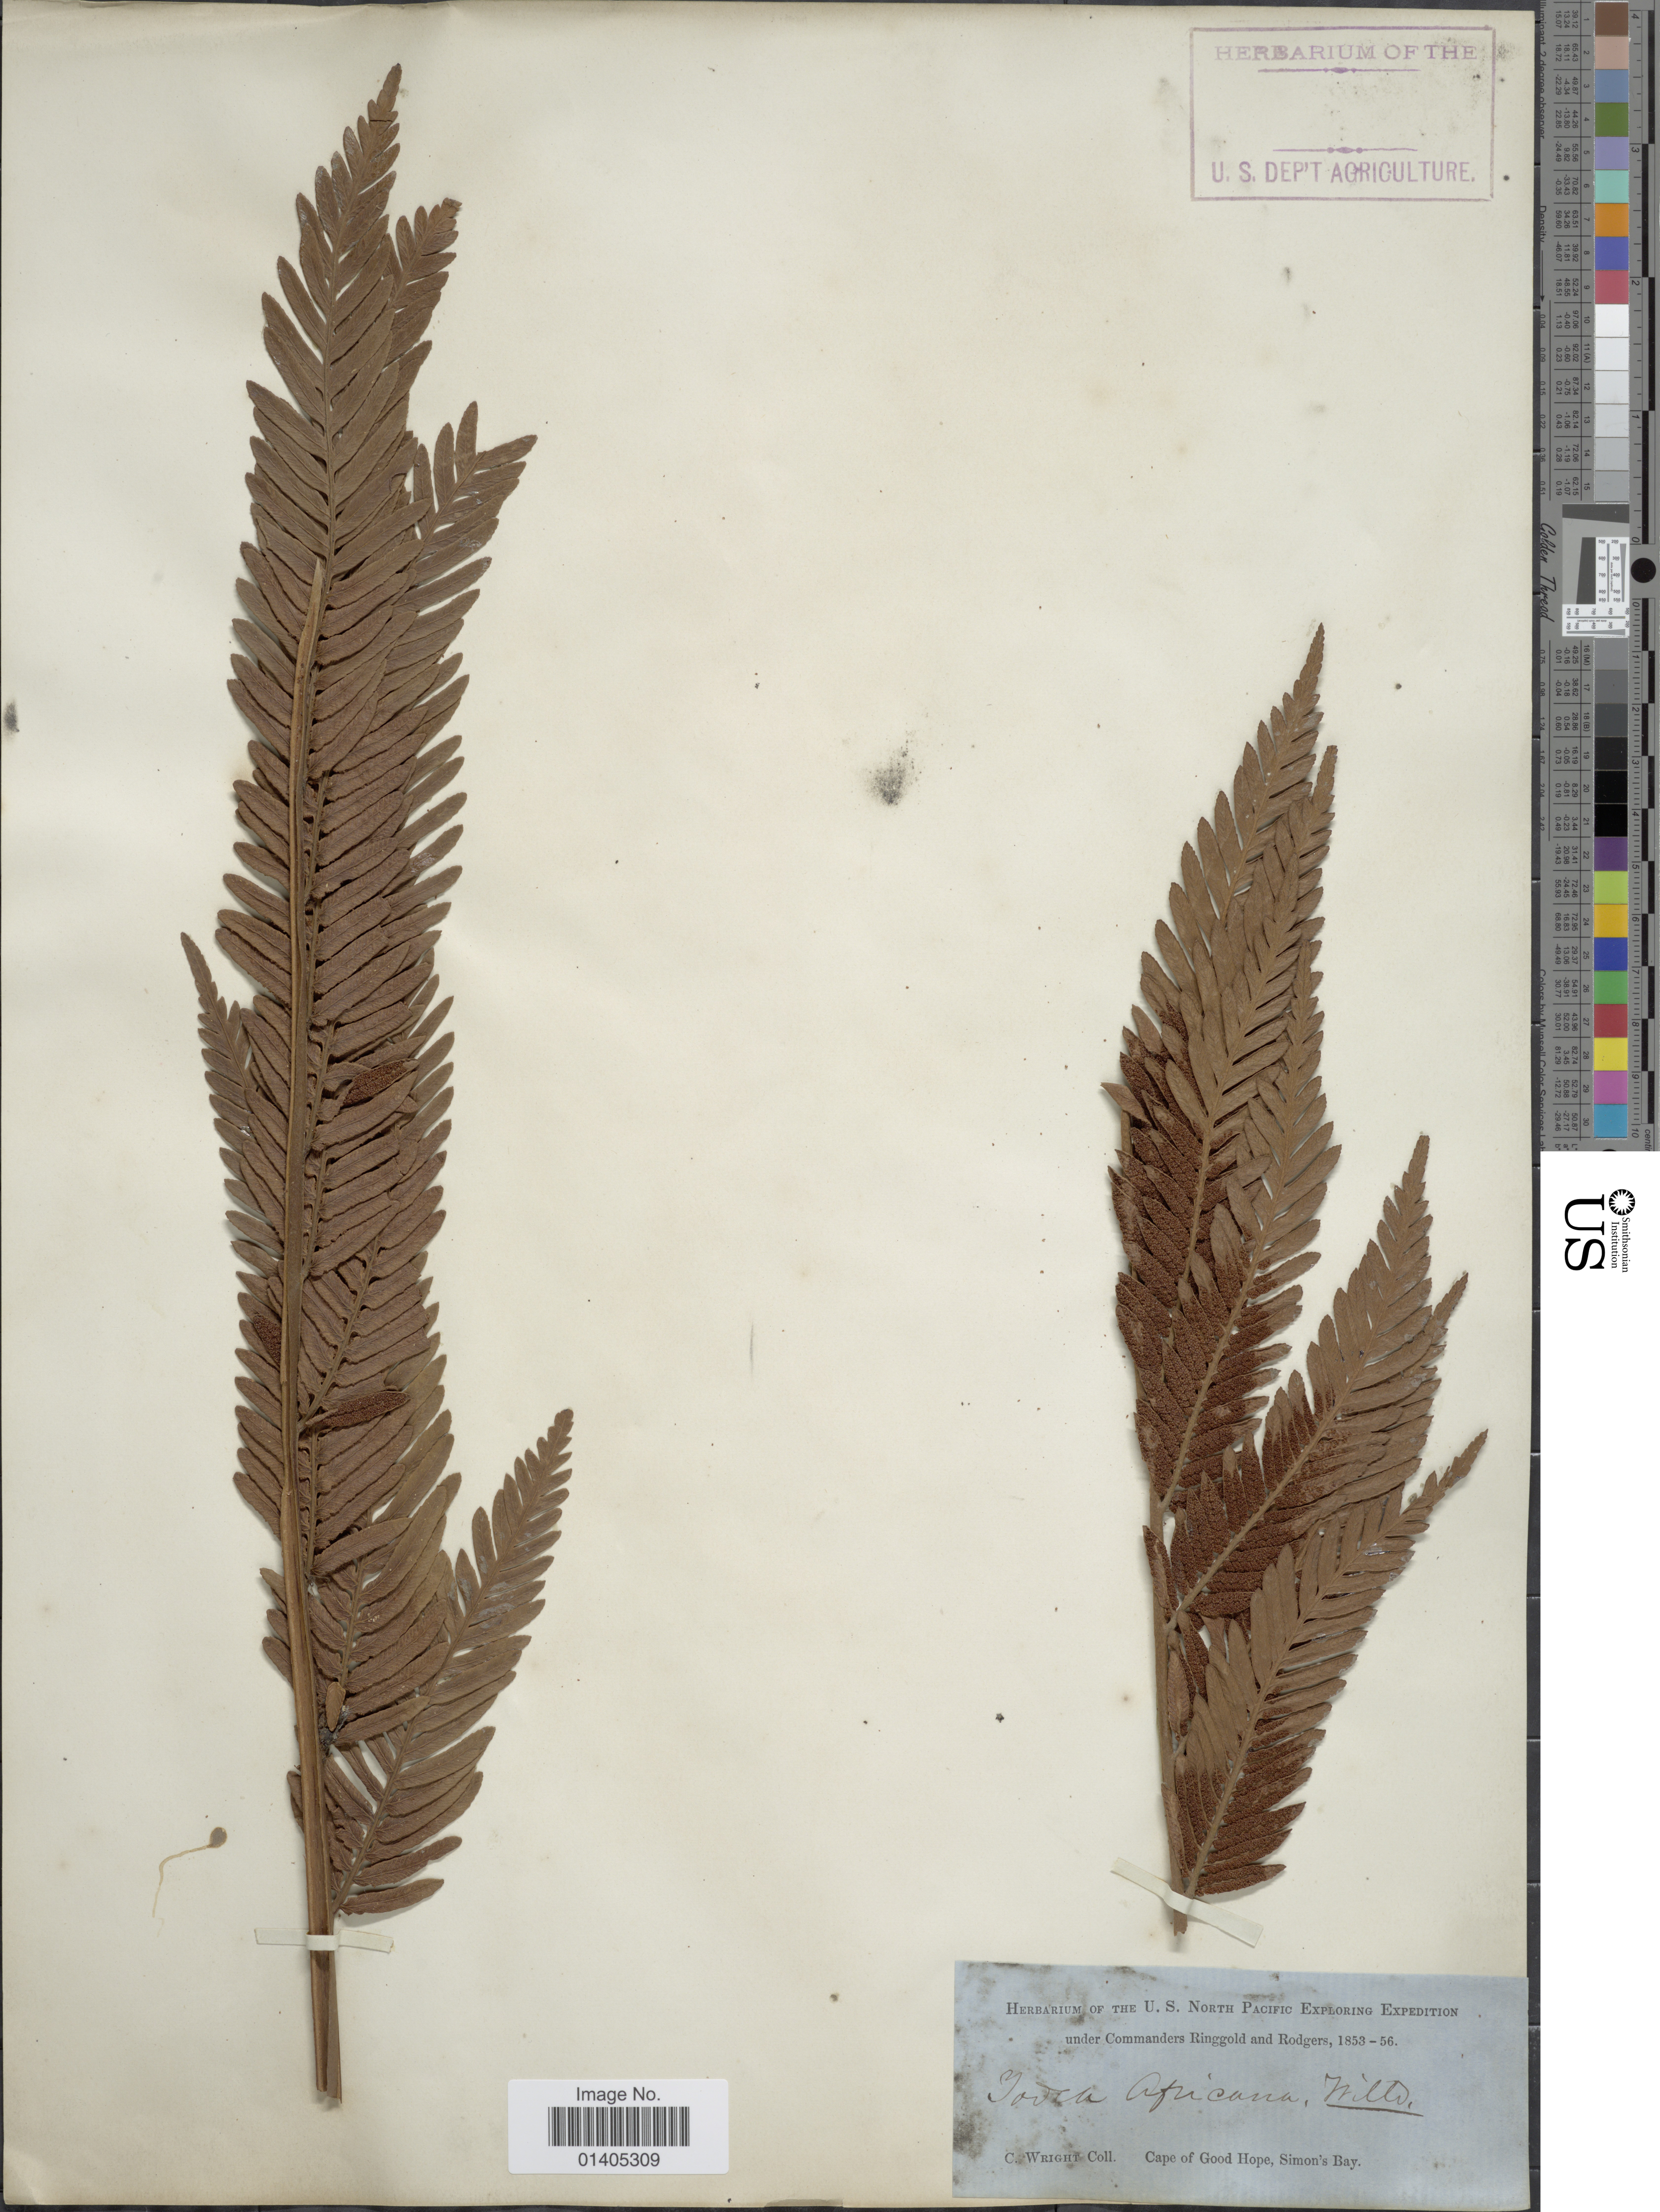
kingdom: Plantae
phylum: Tracheophyta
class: Polypodiopsida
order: Osmundales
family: Osmundaceae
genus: Todea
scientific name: Todea barbara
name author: T. Moore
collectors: C. Wright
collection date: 1853/1856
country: South Africa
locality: Cape of Good Hope, Simon's Bay